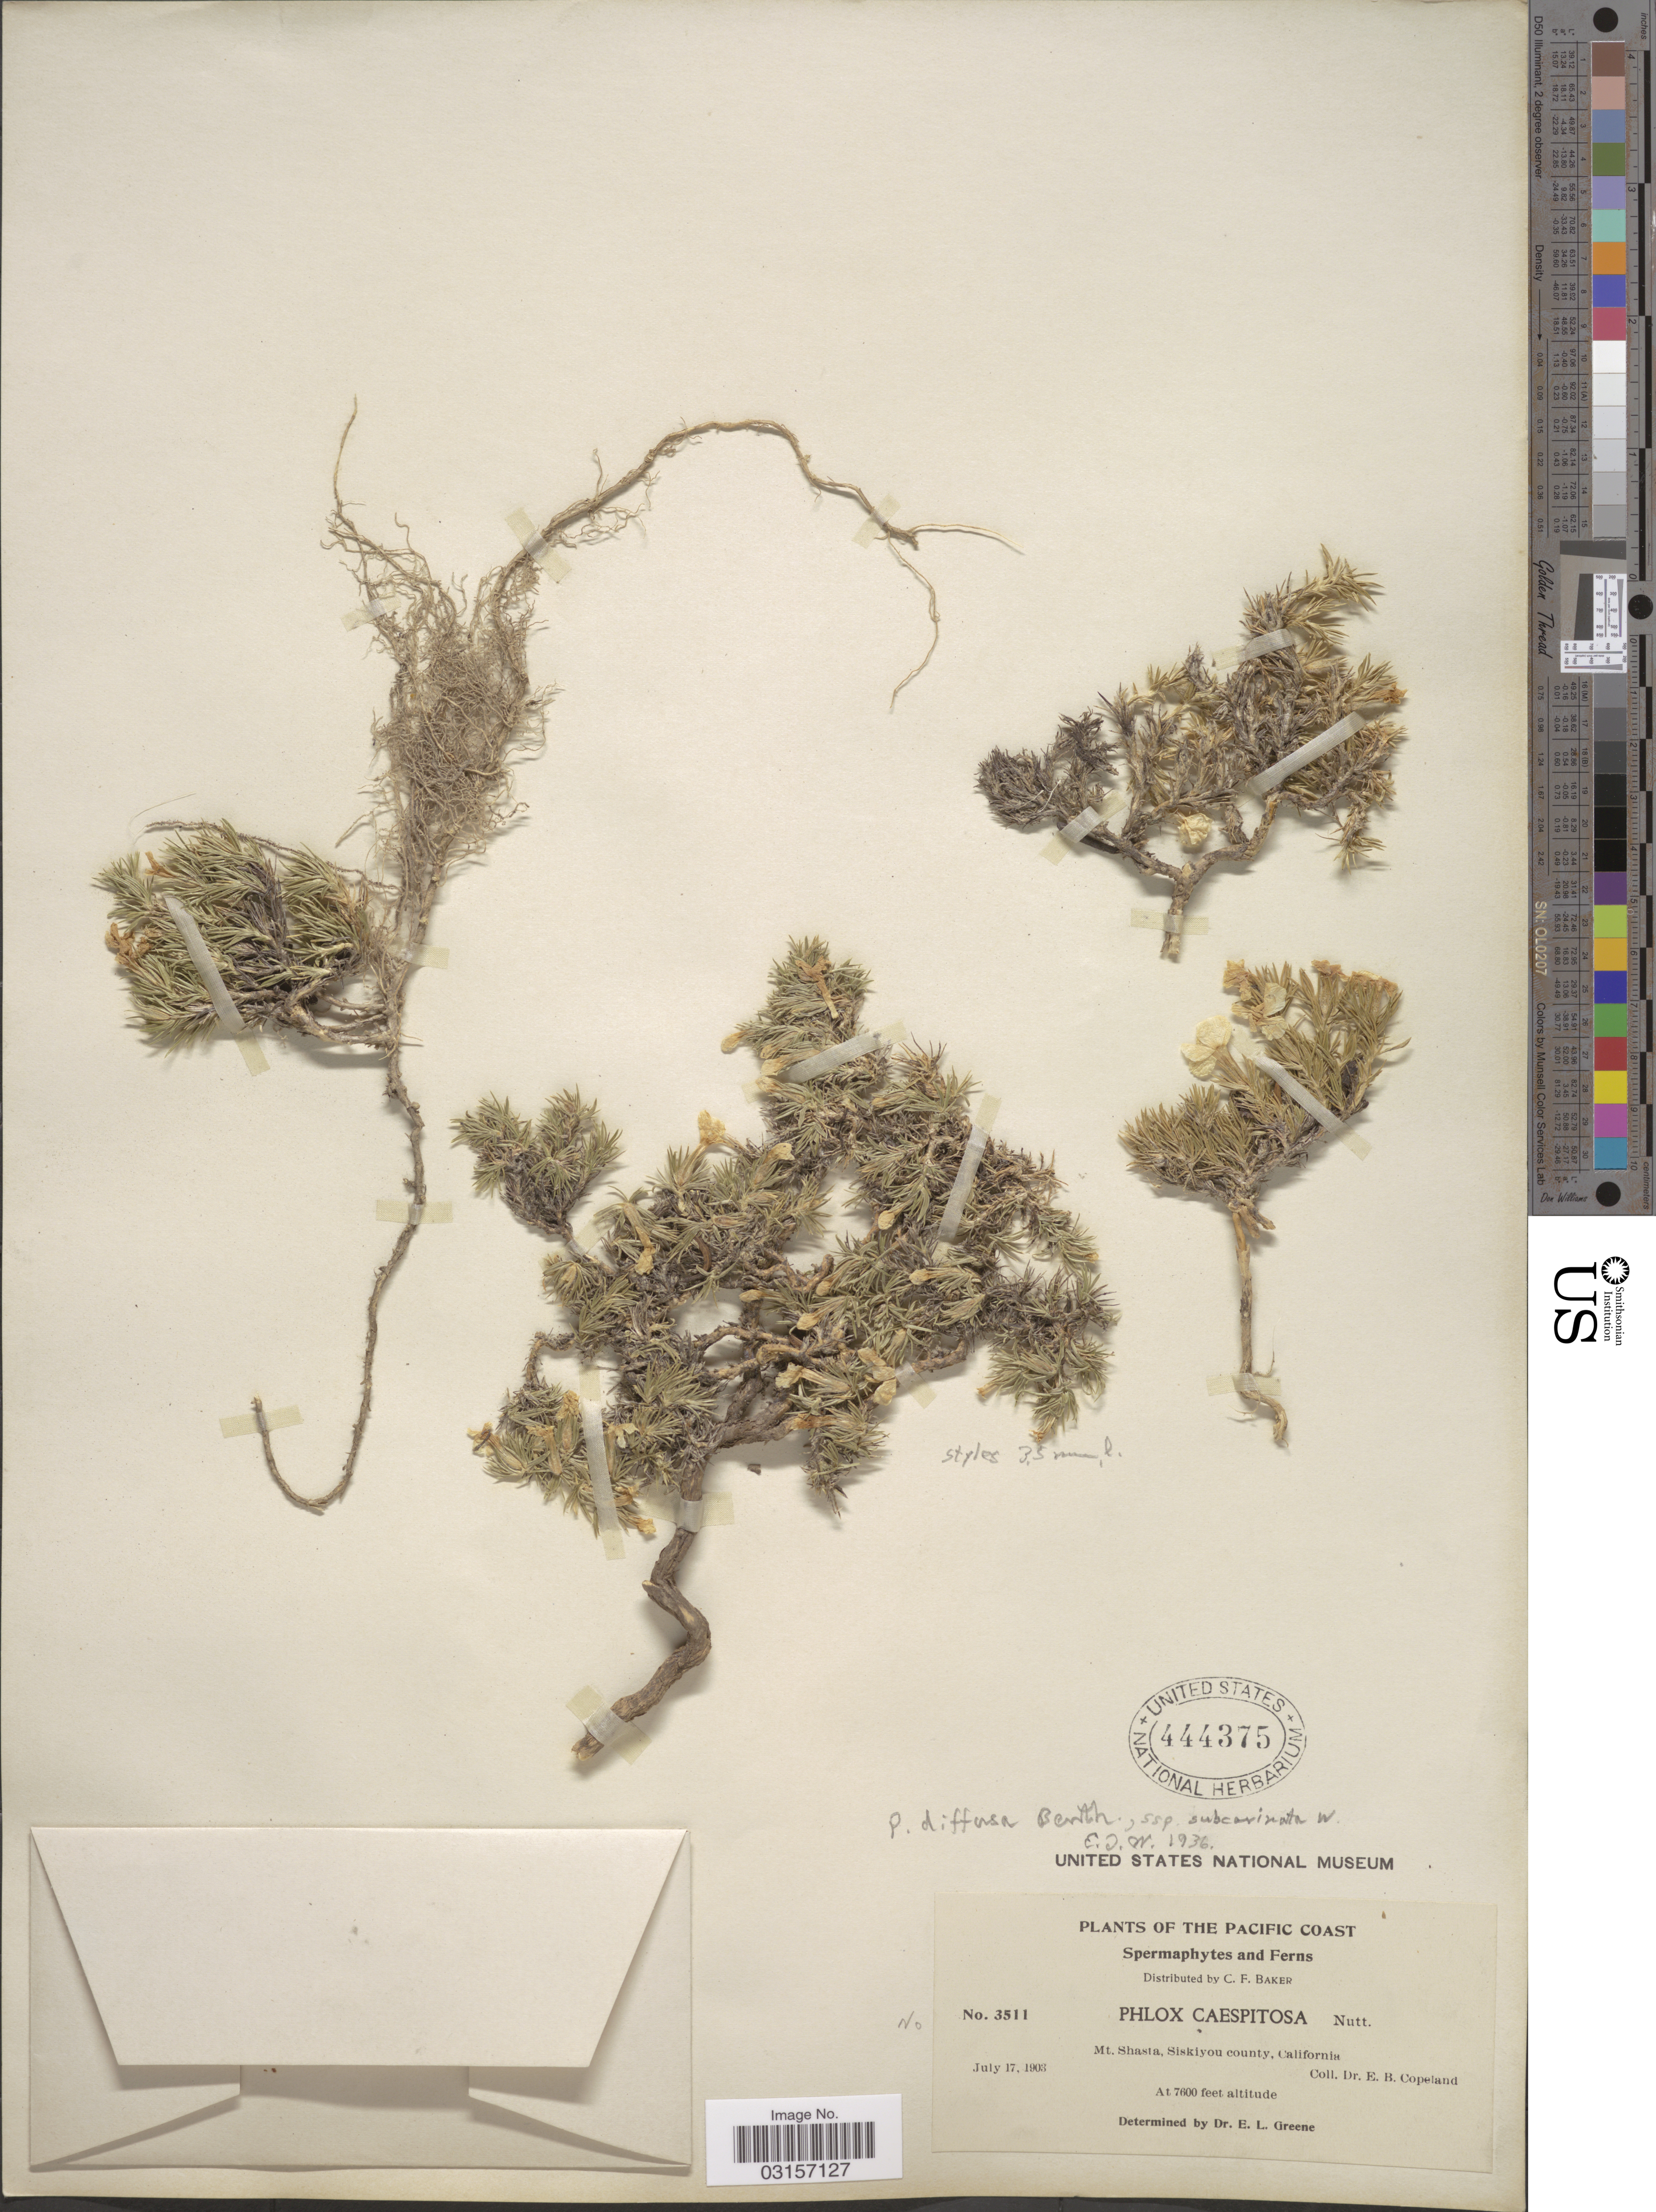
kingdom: Plantae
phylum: Tracheophyta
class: Magnoliopsida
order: Ericales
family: Polemoniaceae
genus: Phlox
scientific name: Phlox diffusa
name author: Benth.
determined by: Mayfield, M. H.; Ferguson, C. J.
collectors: E. B. Copeland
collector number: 3511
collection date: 1903-07-17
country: United States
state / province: California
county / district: Siskiyou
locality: The Pacific Coast, Mt. Shasta, Siskiyou county, California.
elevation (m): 2316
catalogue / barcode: US 444375